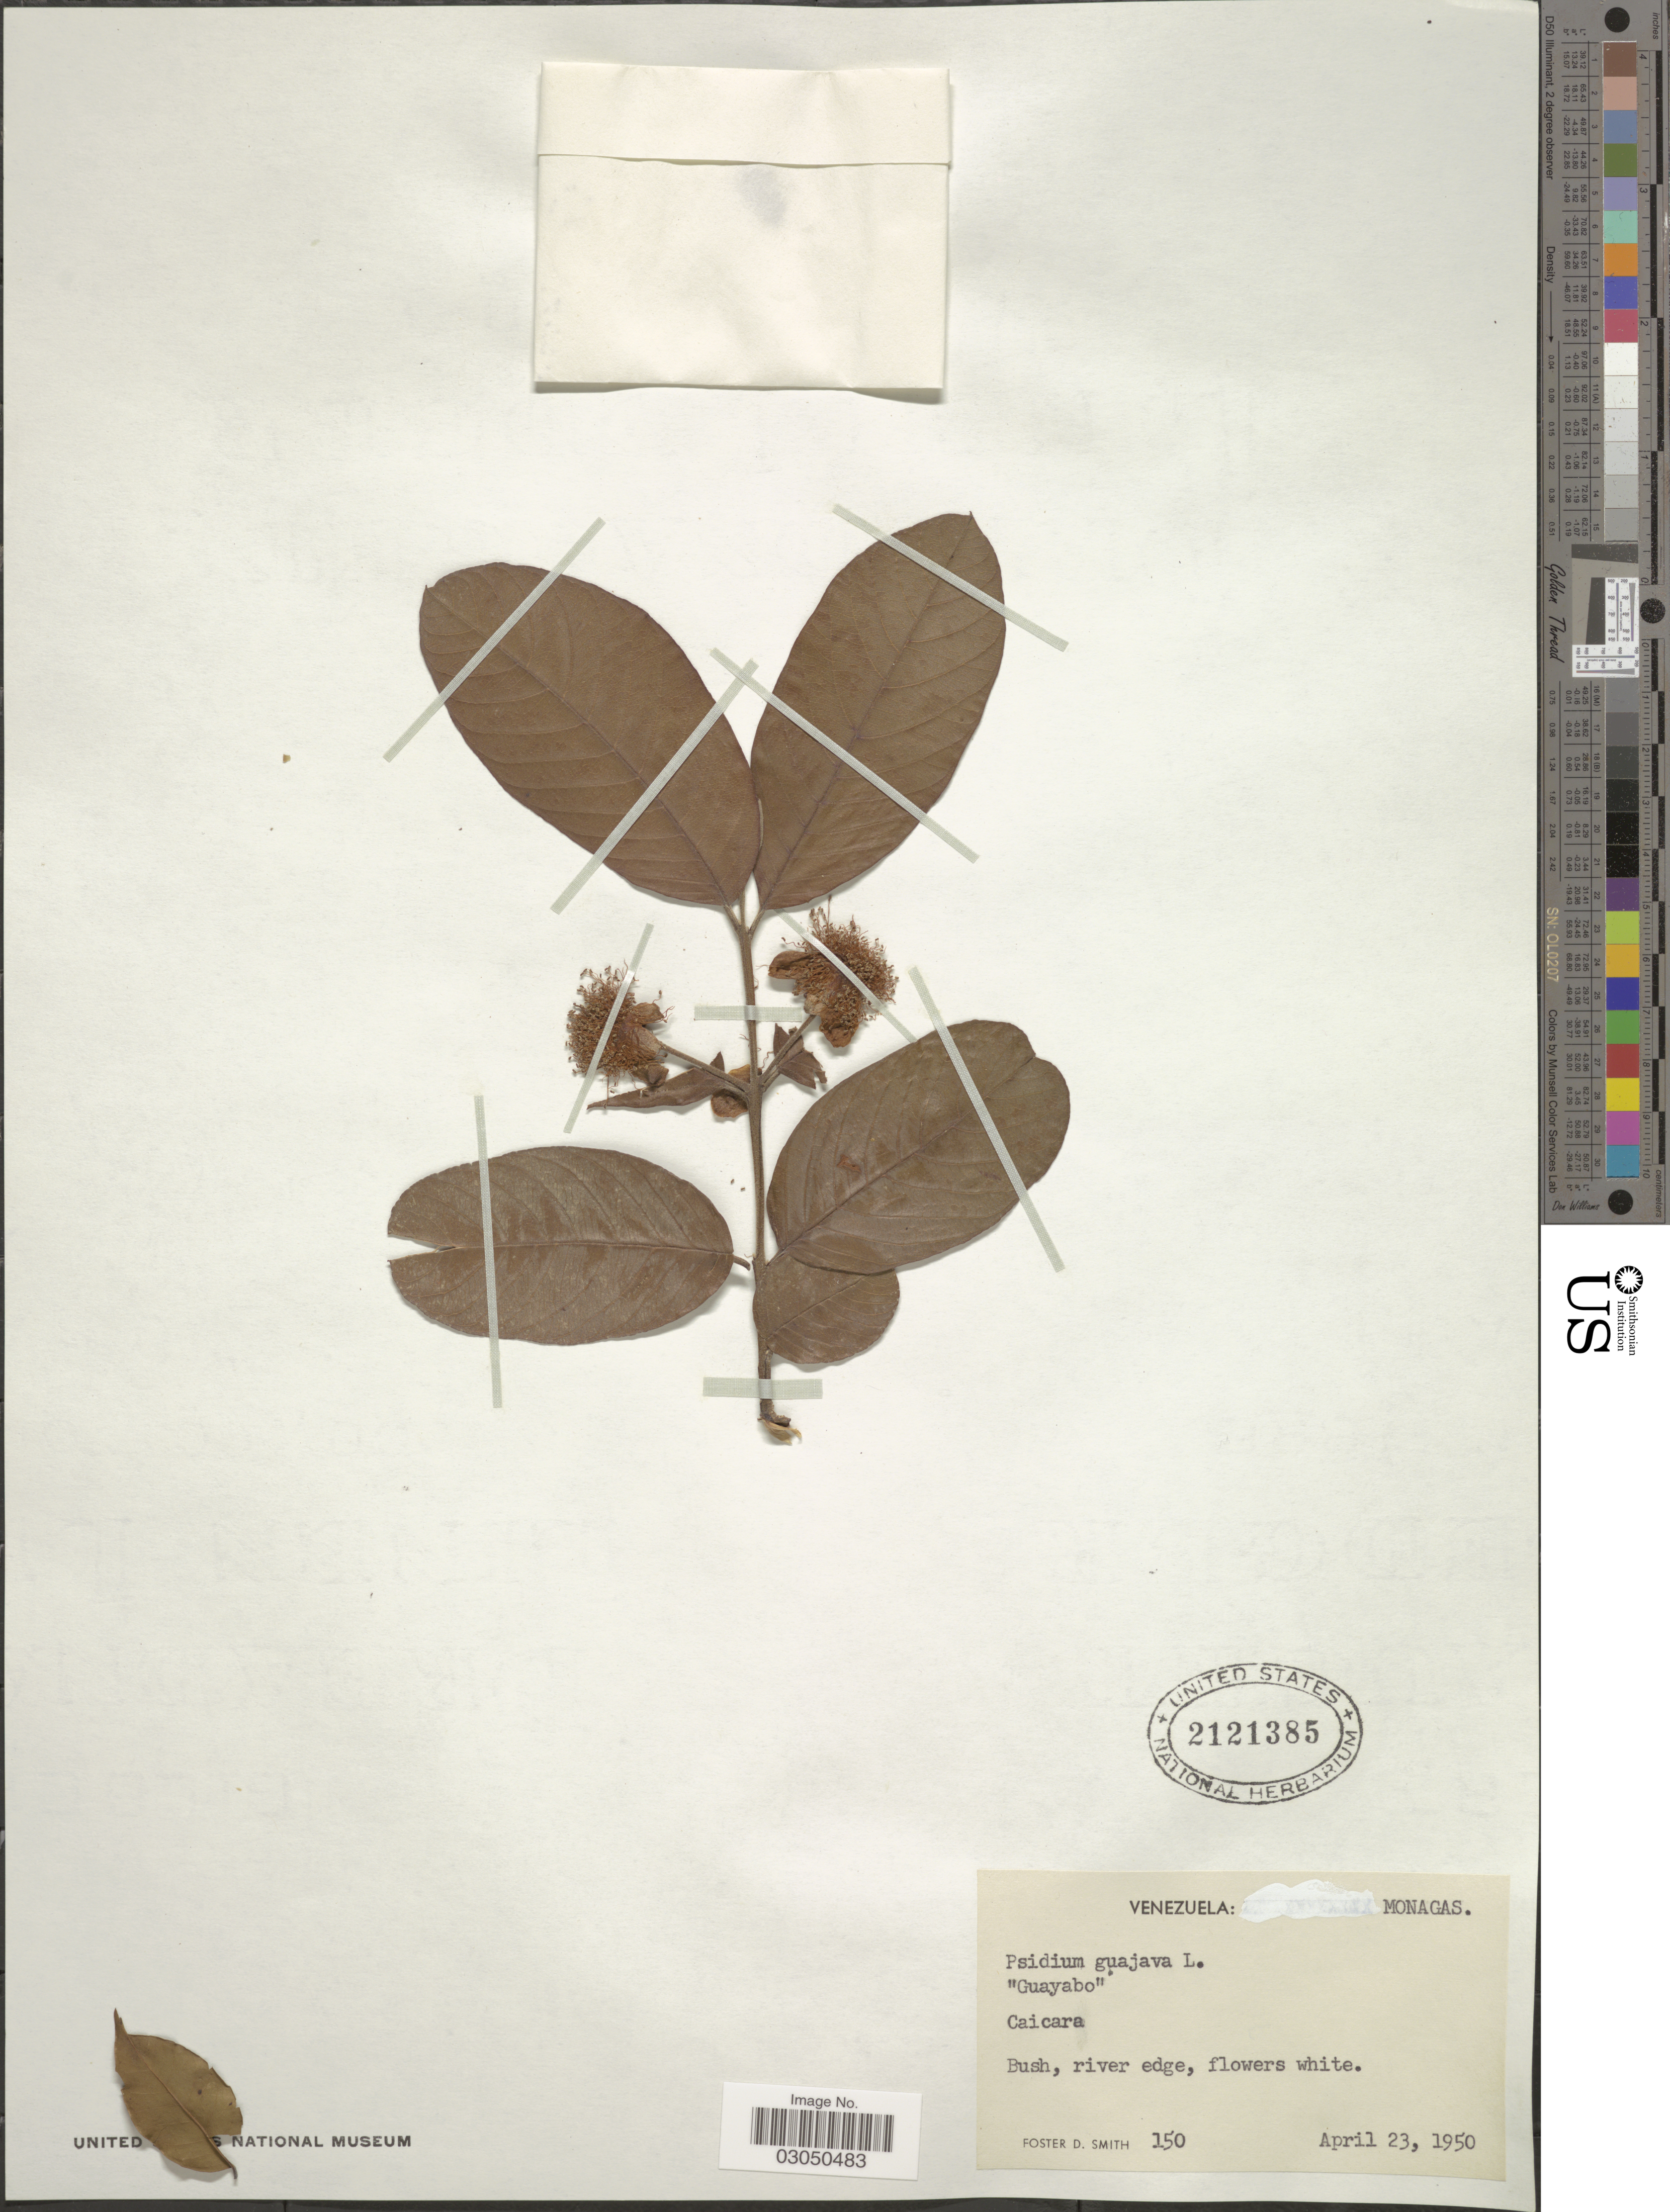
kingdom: Plantae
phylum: Tracheophyta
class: Magnoliopsida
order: Myrtales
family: Myrtaceae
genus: Psidium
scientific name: Psidium guajava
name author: L.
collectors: F. Smith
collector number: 150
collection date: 1950-04-23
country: Venezuela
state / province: Monagas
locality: Caicara.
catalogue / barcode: US 2121385